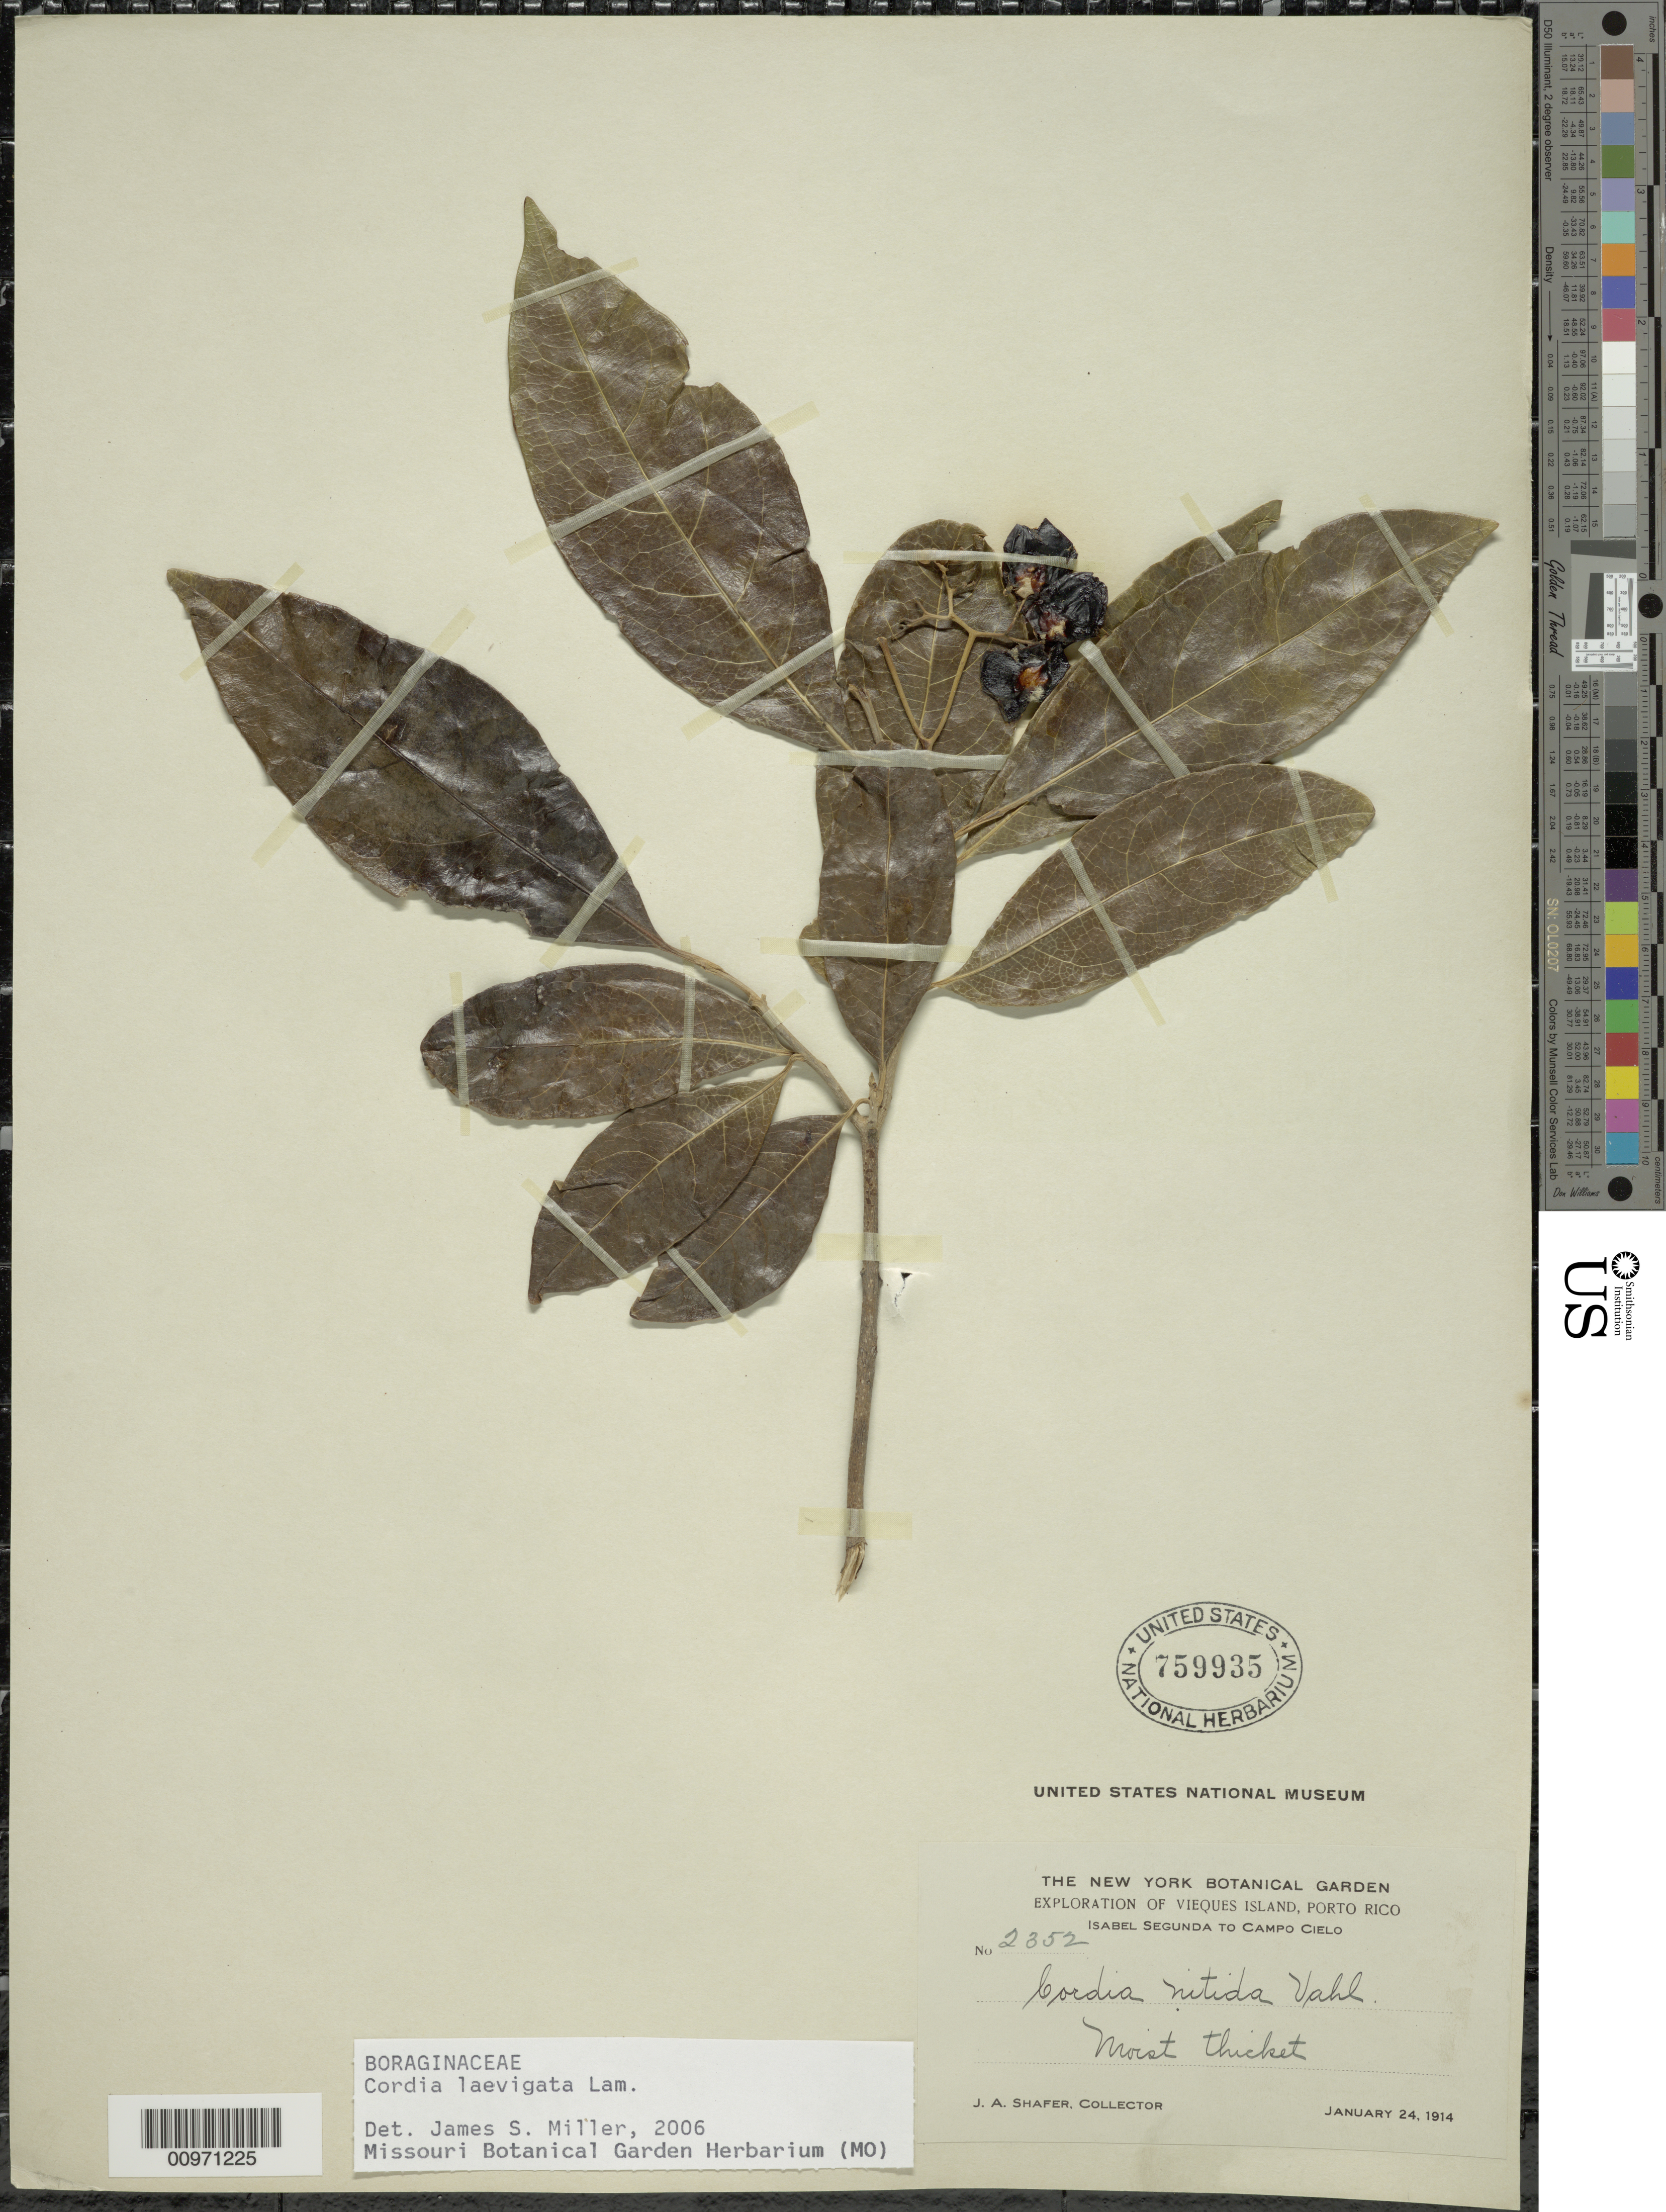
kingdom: Plantae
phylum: Tracheophyta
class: Magnoliopsida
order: Boraginales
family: Cordiaceae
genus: Cordia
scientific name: Cordia laevigata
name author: Lam.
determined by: Miller, James S., (MO), Missouri Botanical Garden (UNITED STATES)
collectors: J. A. Shafer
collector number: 2352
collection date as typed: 24 Jan 1914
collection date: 1914-01-24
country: Puerto Rico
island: Vieques I.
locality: Isabel Segunda to Campo Cielo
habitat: Moist thicket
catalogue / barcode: US 759935